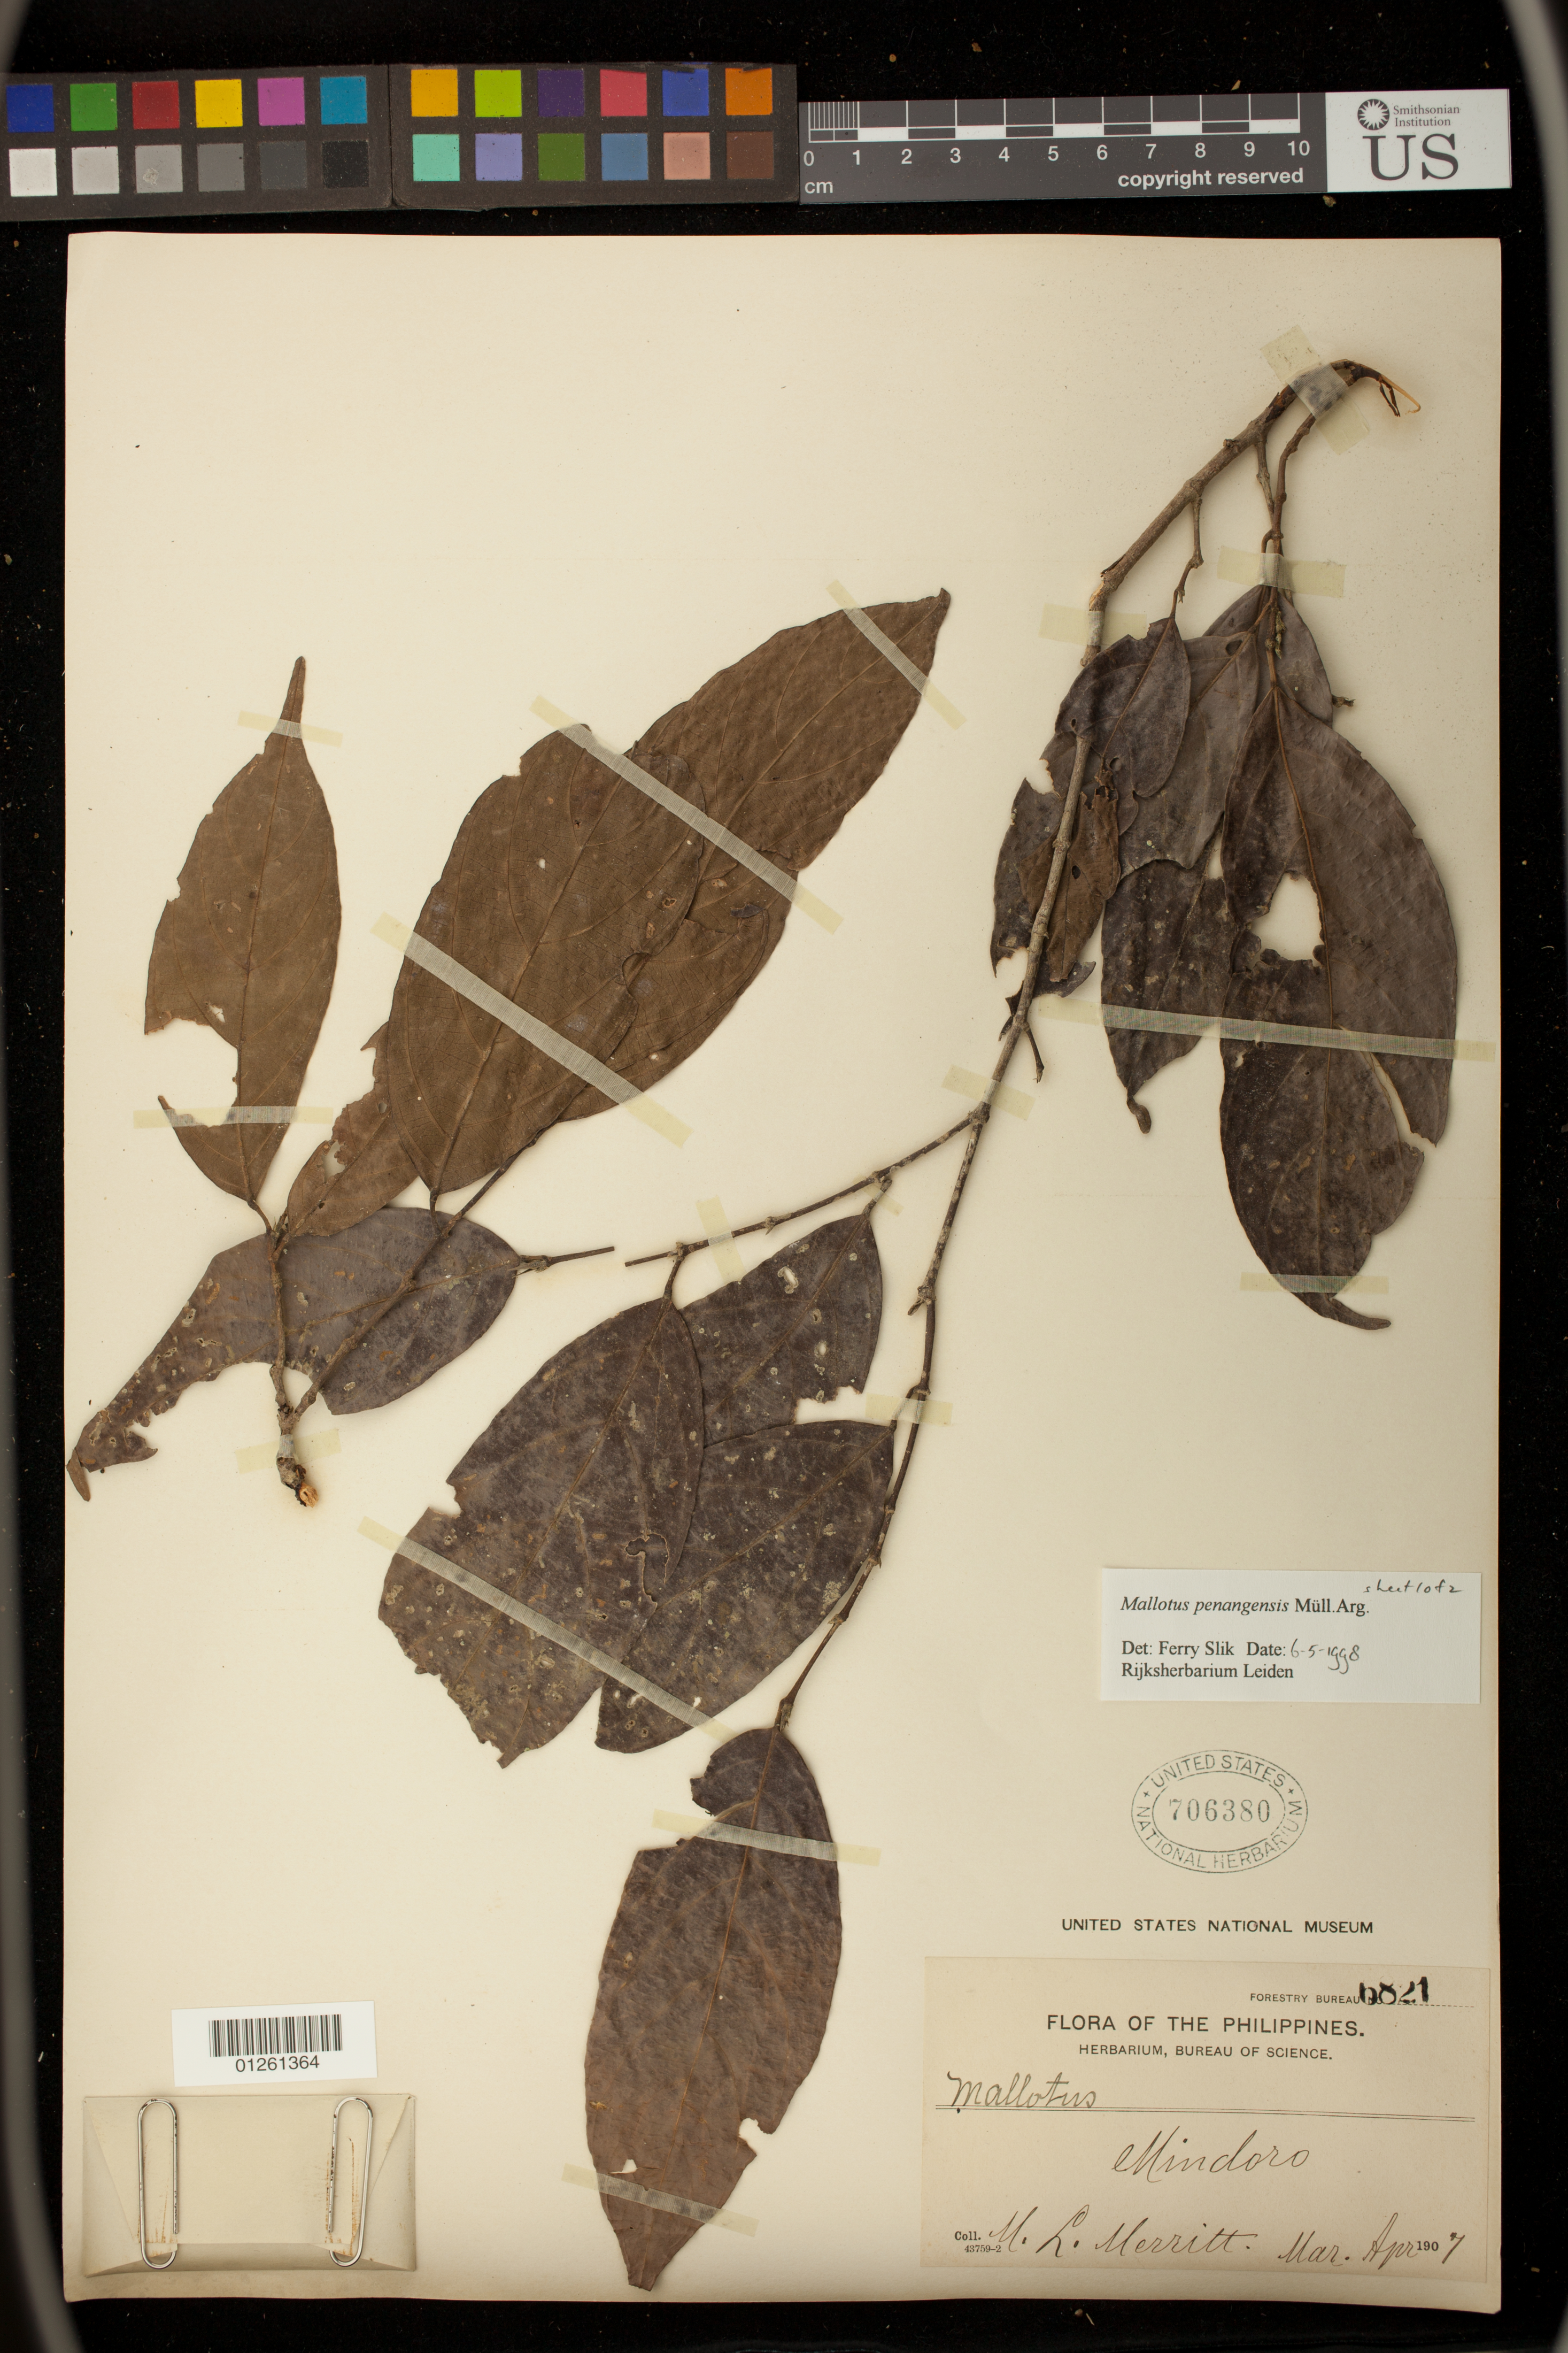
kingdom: Plantae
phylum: Tracheophyta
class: Magnoliopsida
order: Malpighiales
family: Euphorbiaceae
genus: Hancea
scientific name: Hancea penangensis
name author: (Müll. Arg.) S.E.C. Sierra et al.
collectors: M. L. Merritt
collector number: For. Bur. 6821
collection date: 1907-03/1907-04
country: Philippines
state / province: Mimaropa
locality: Mindoro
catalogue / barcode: US 706380